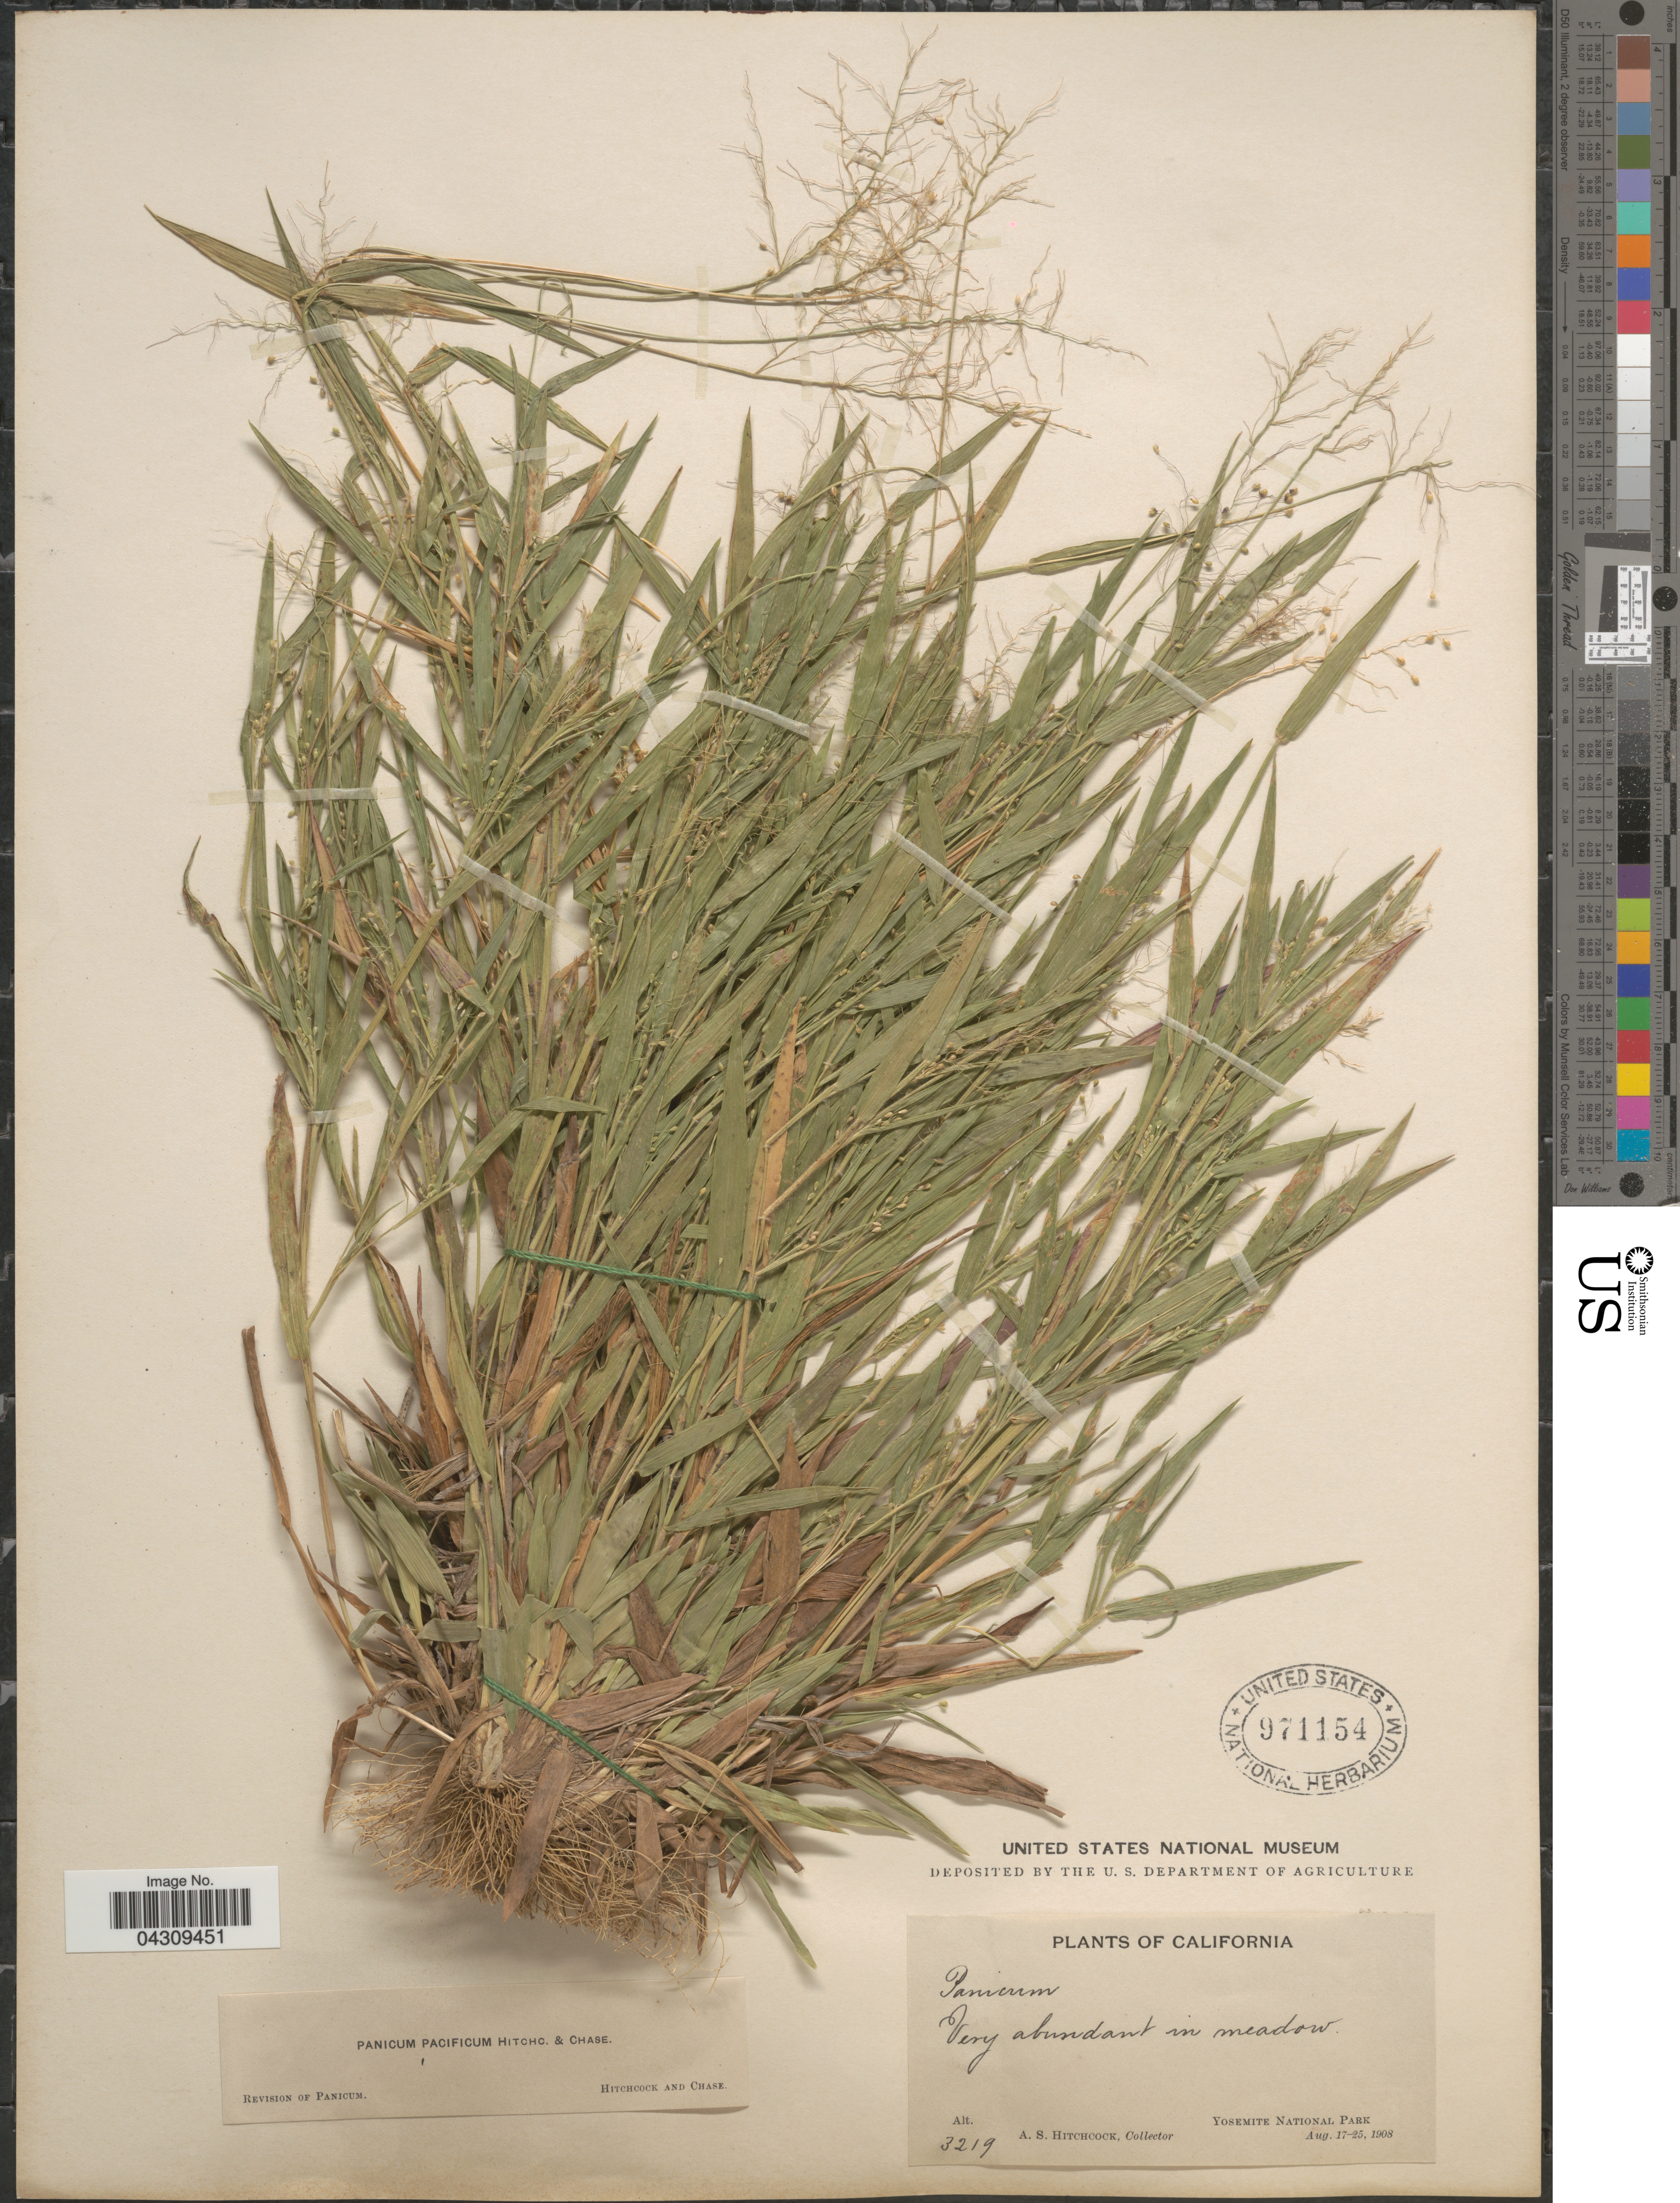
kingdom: Plantae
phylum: Tracheophyta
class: Liliopsida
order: Poales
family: Poaceae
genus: Dichanthelium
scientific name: Dichanthelium acuminatum var. acuminatum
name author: (Sw.) Gould & C.A. Clark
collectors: A. S. Hitchcock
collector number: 3219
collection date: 1908-08-17/1908-08-25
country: United States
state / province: California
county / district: Mariposa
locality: Very abundant in meadow. Yosemite National Park.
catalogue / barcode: US 971154